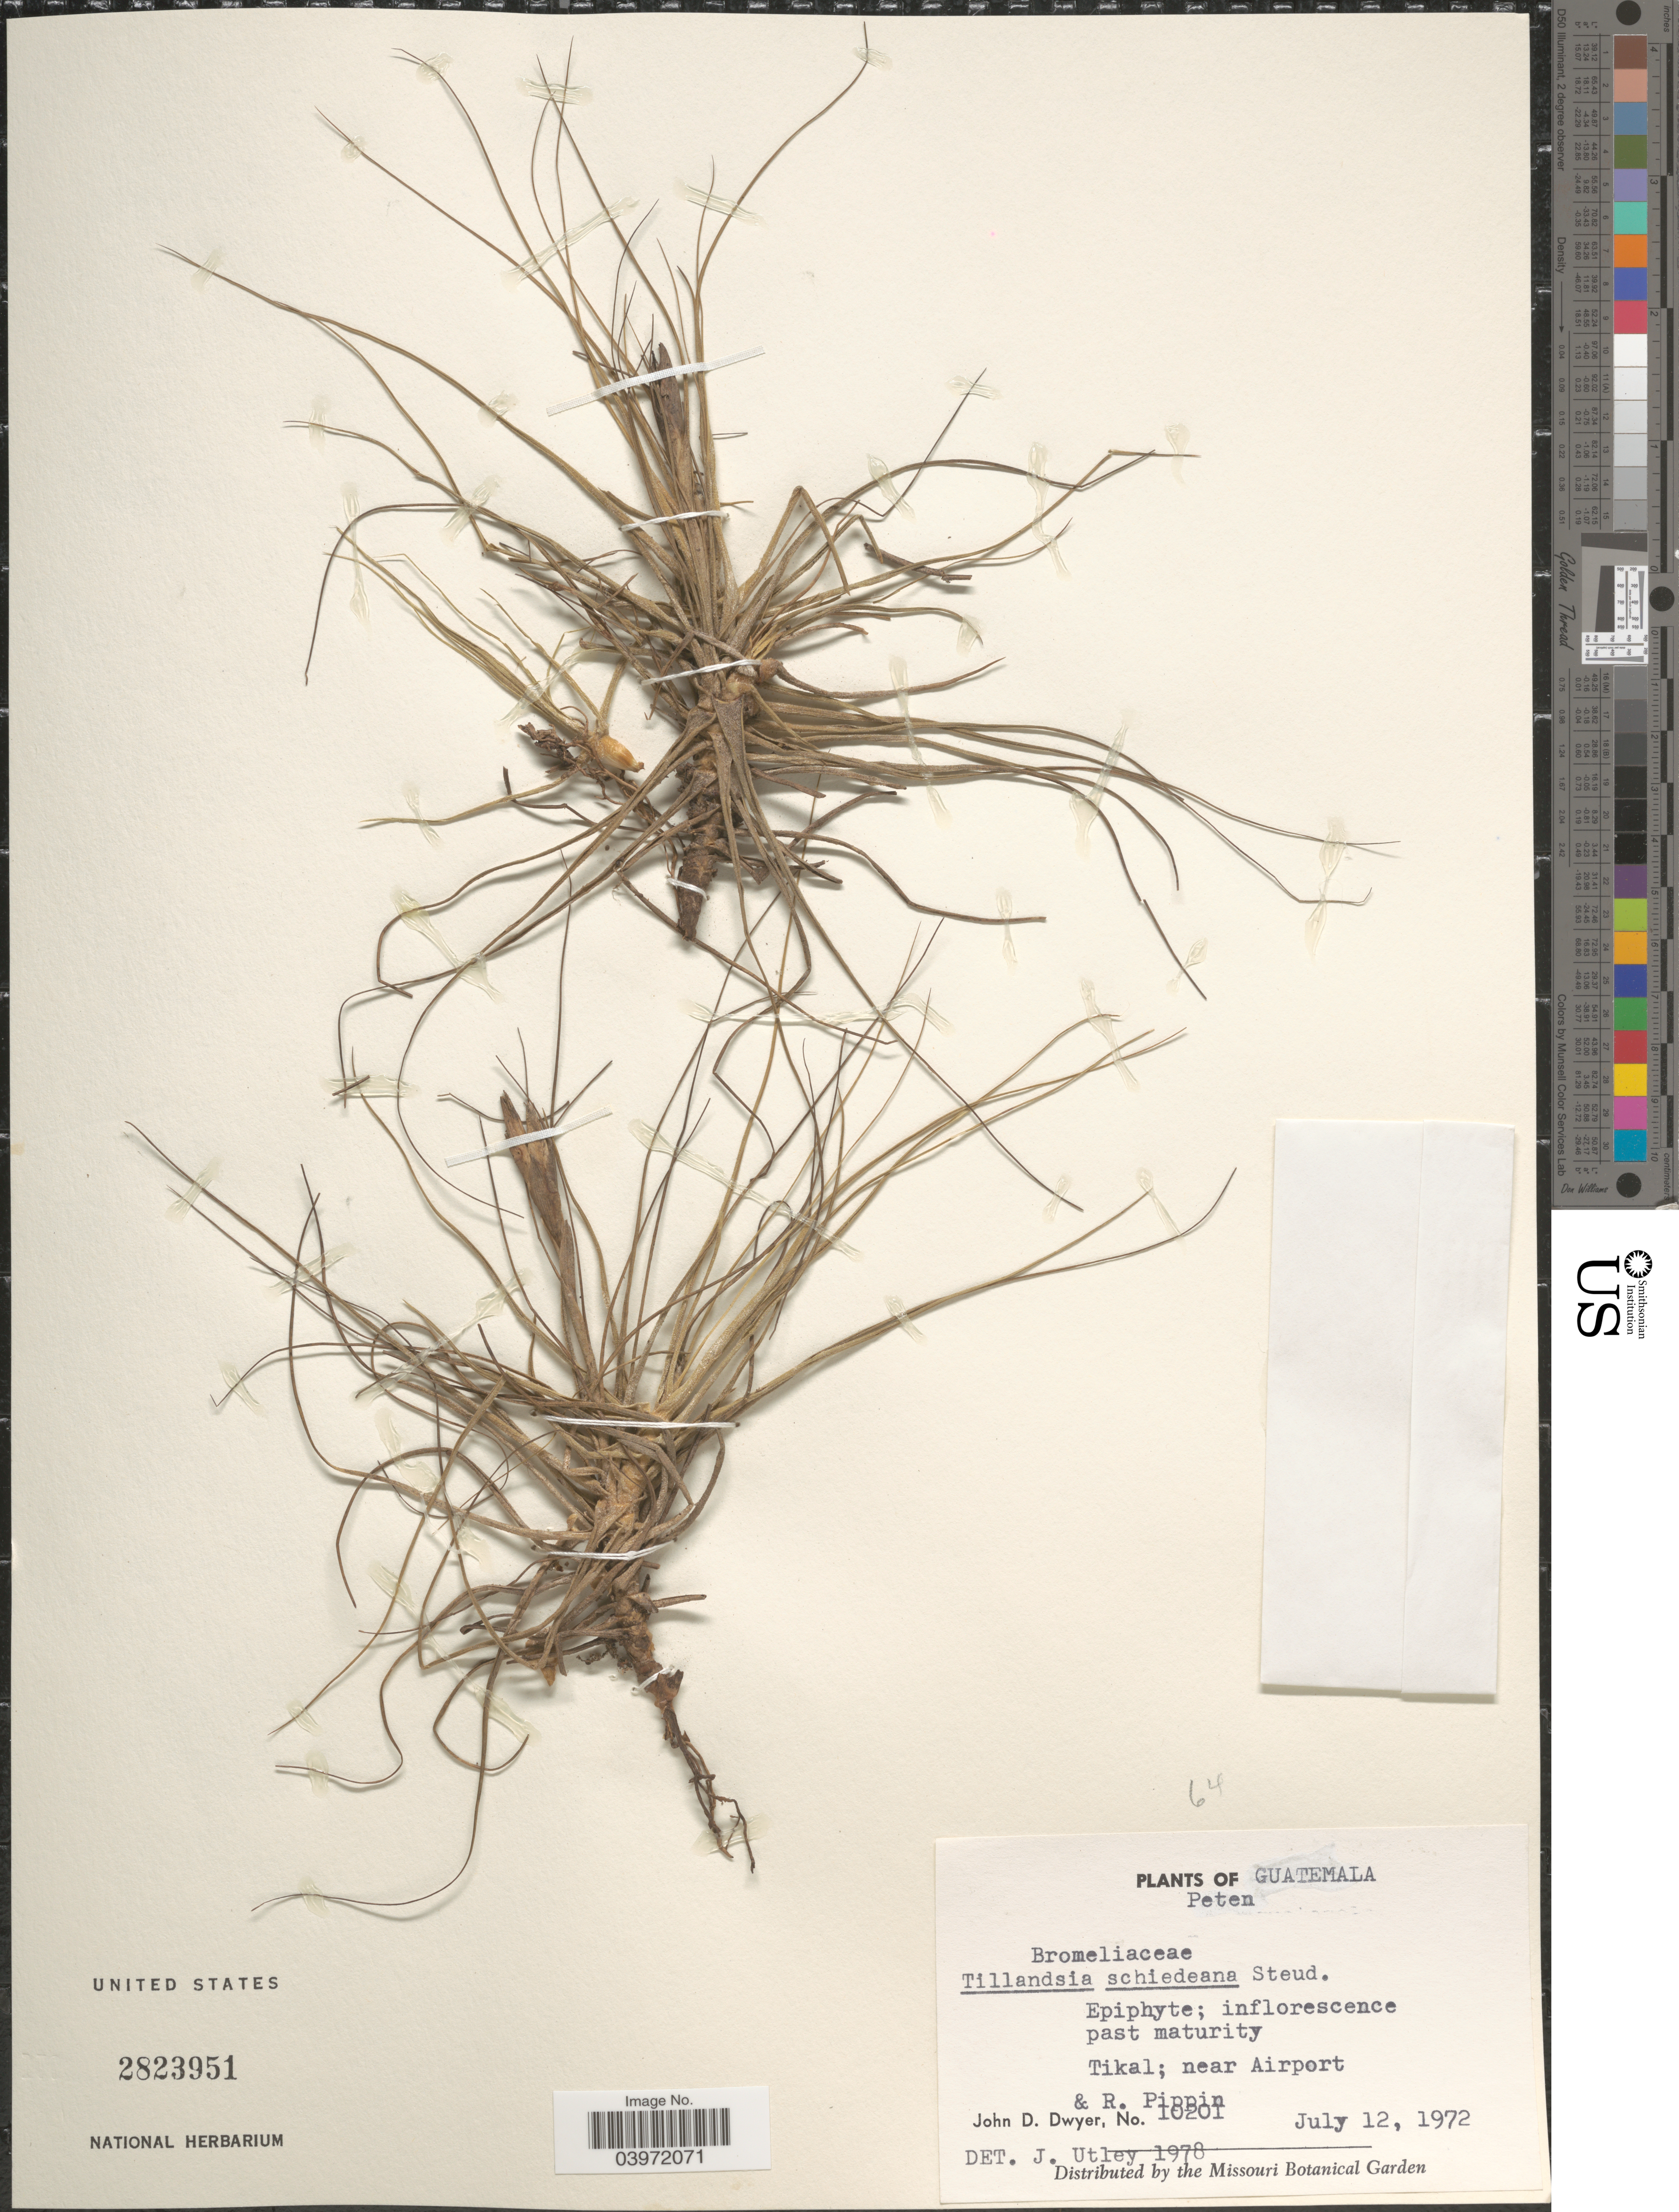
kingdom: Plantae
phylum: Tracheophyta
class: Liliopsida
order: Poales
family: Bromeliaceae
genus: Tillandsia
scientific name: Tillandsia schiedeana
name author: Steud.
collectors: J. D. Dwyer & R. Pippin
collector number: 10201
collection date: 1972-07-12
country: Guatemala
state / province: El Peten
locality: Peten. Tikal; near Airport.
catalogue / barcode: US 2823951